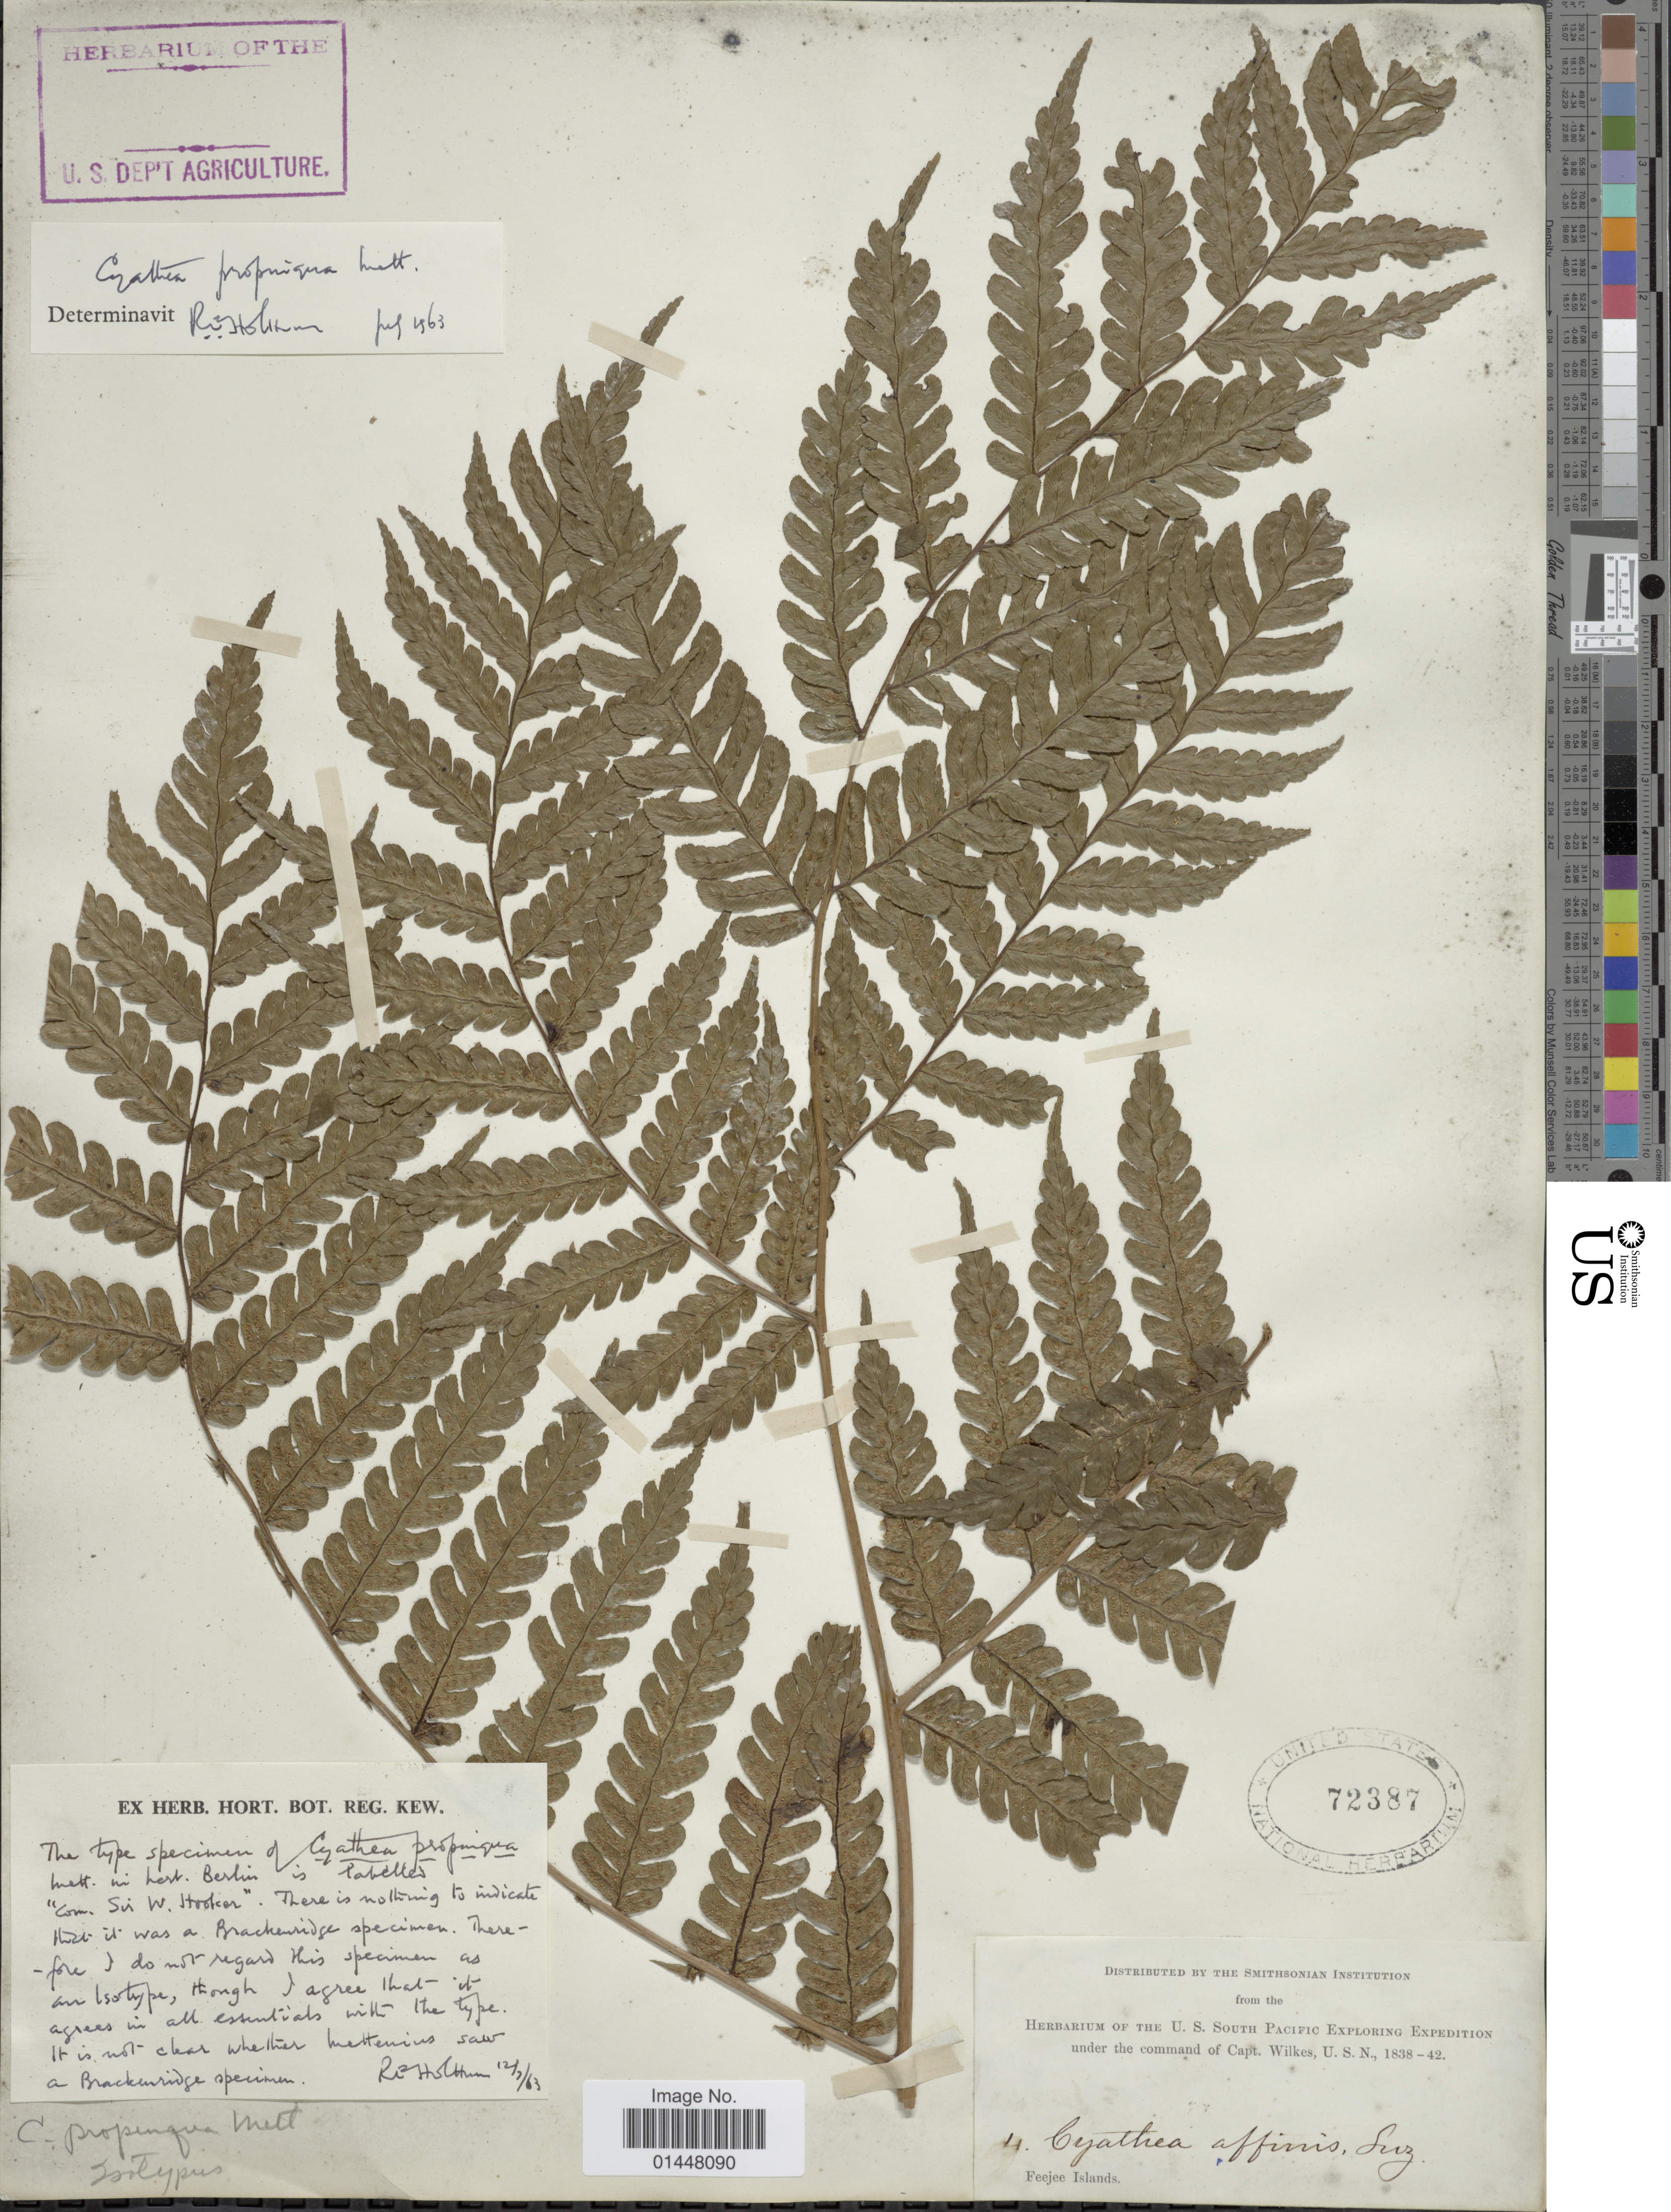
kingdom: Plantae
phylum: Tracheophyta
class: Polypodiopsida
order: Cyatheales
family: Cyatheaceae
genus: Sphaeropteris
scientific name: Sphaeropteris propinqua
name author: (Mett.) R.M. Tryon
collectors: Wilkes Explor. Exped.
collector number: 4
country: Fiji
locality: Feejee islands.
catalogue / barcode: US 72387